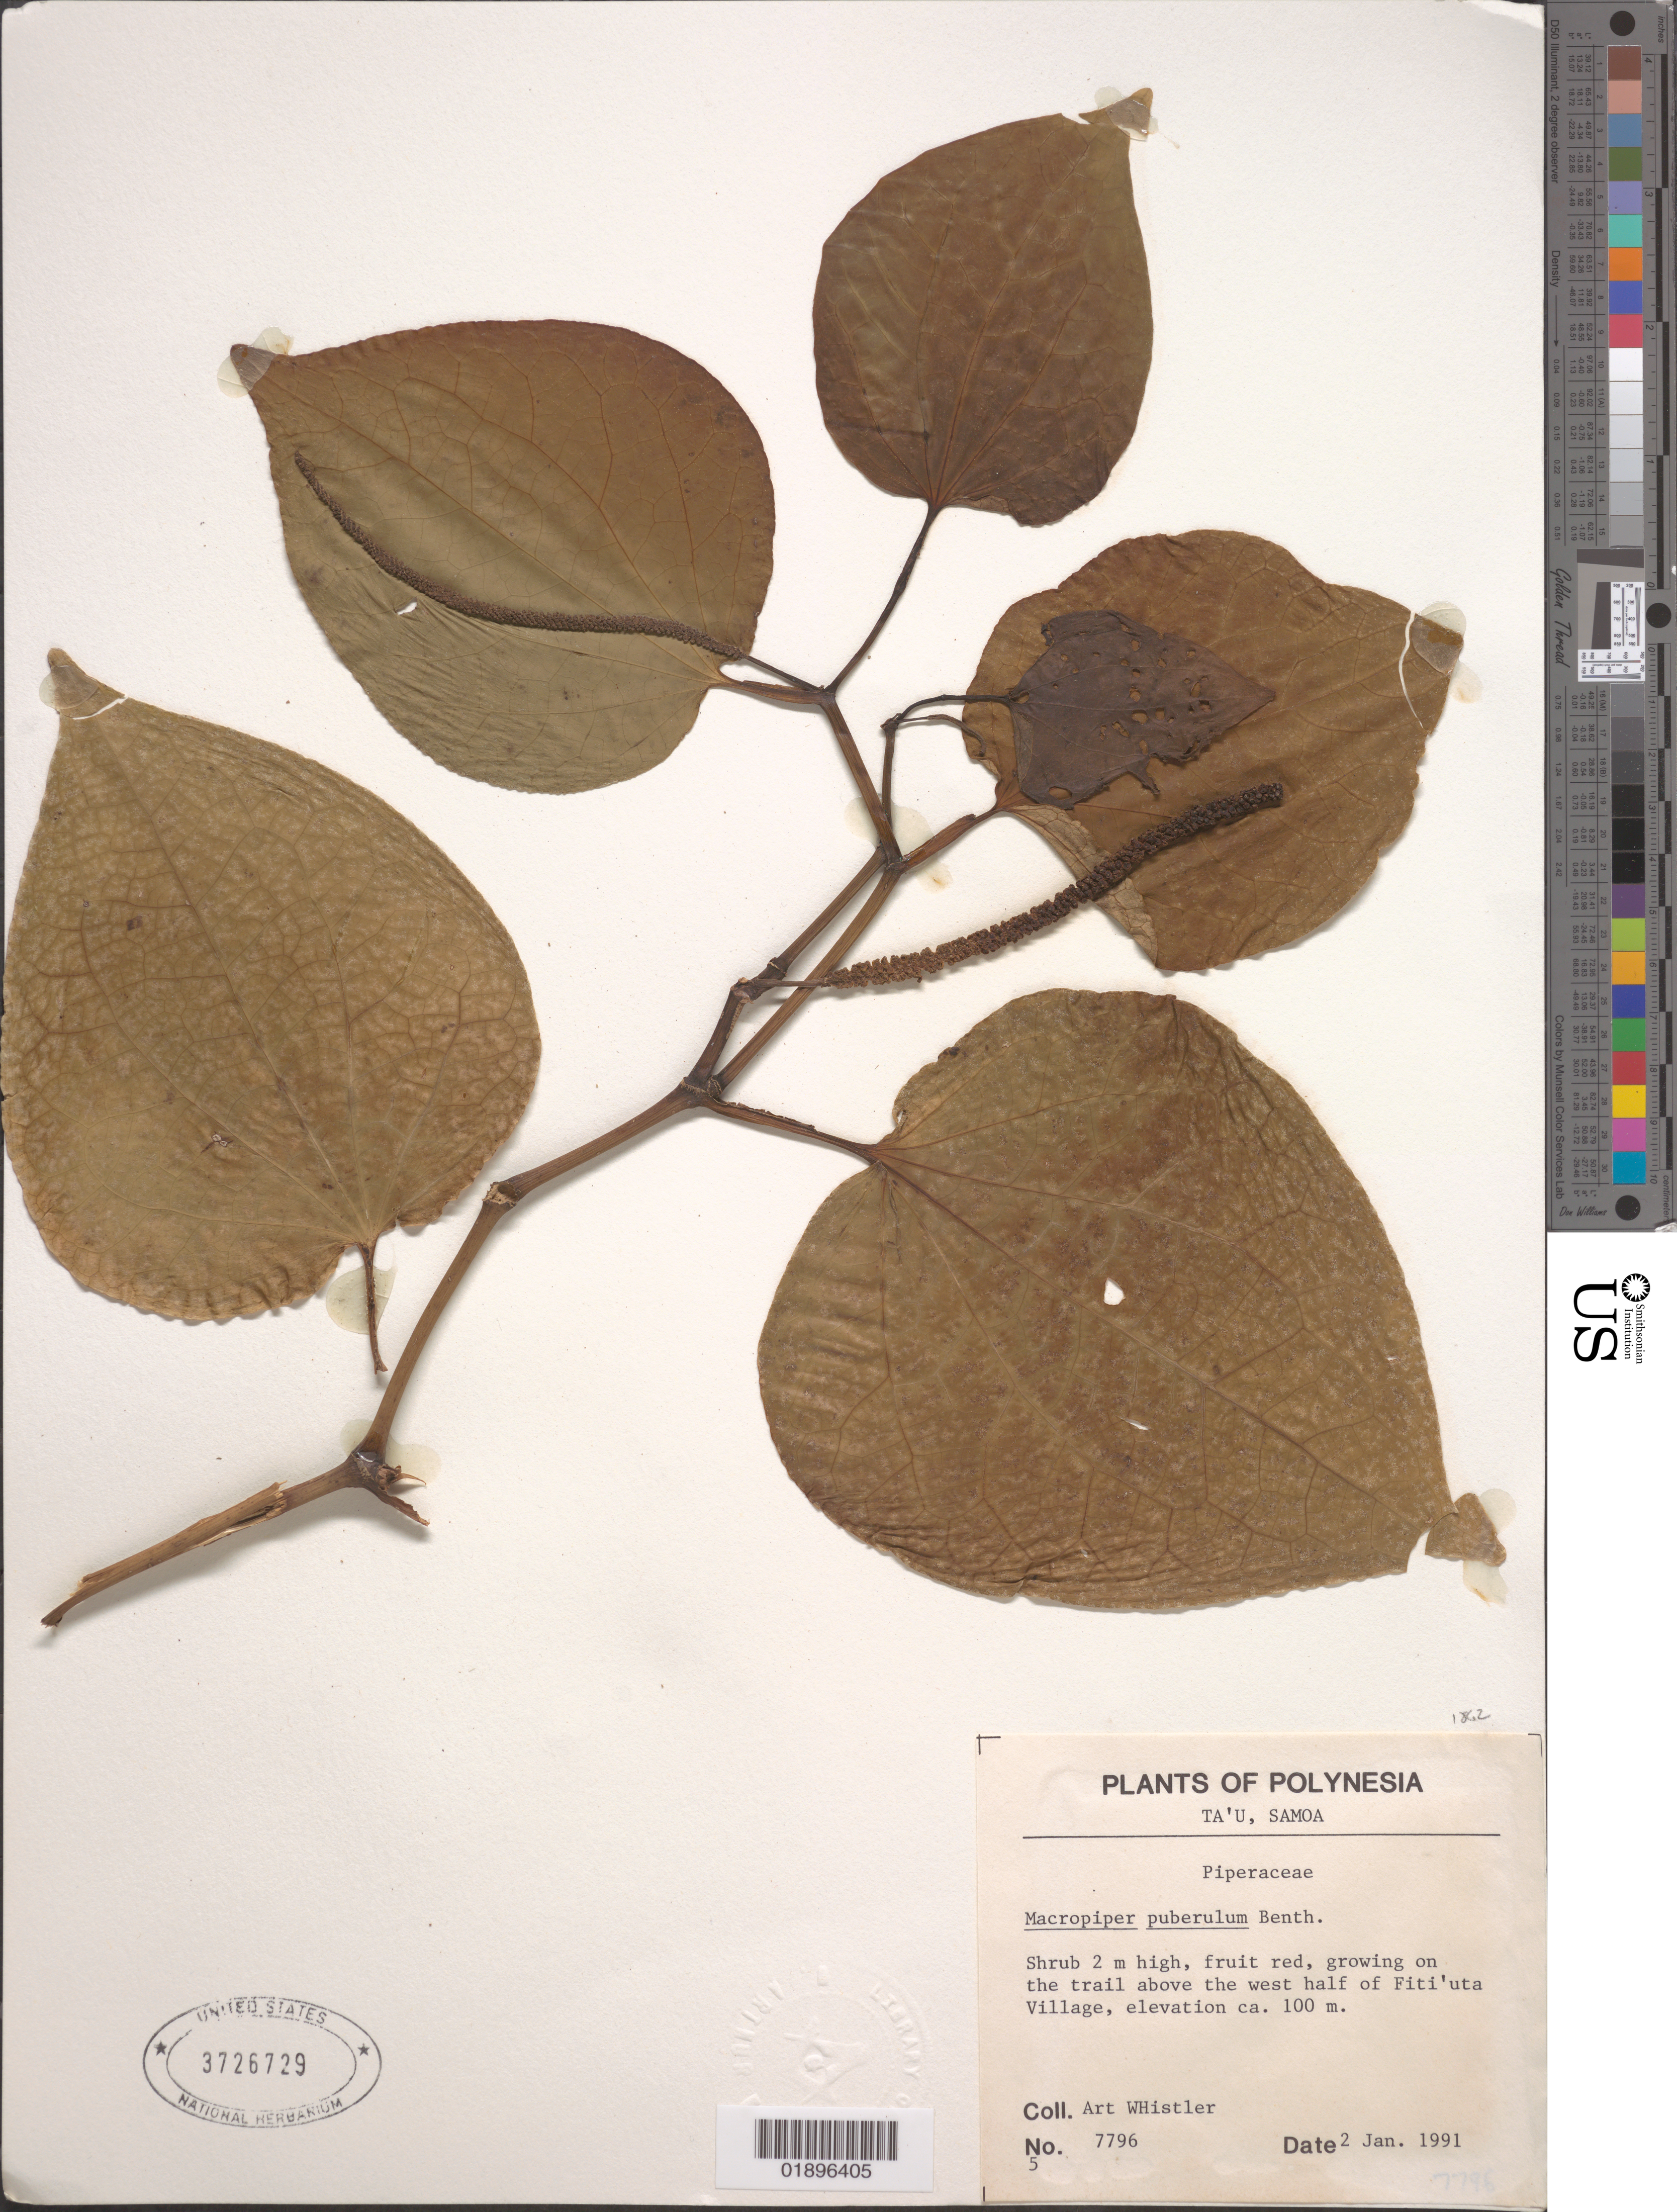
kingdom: Plantae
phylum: Tracheophyta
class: Magnoliopsida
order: Piperales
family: Piperaceae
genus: Piper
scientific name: Piper puberulum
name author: (Benth.) Seem.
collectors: A. Whistler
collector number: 7796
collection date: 1991-01-02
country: American Samoa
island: Ta'u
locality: Along the trail above the west half of Fiti'uta village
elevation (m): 100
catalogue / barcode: US 3726729